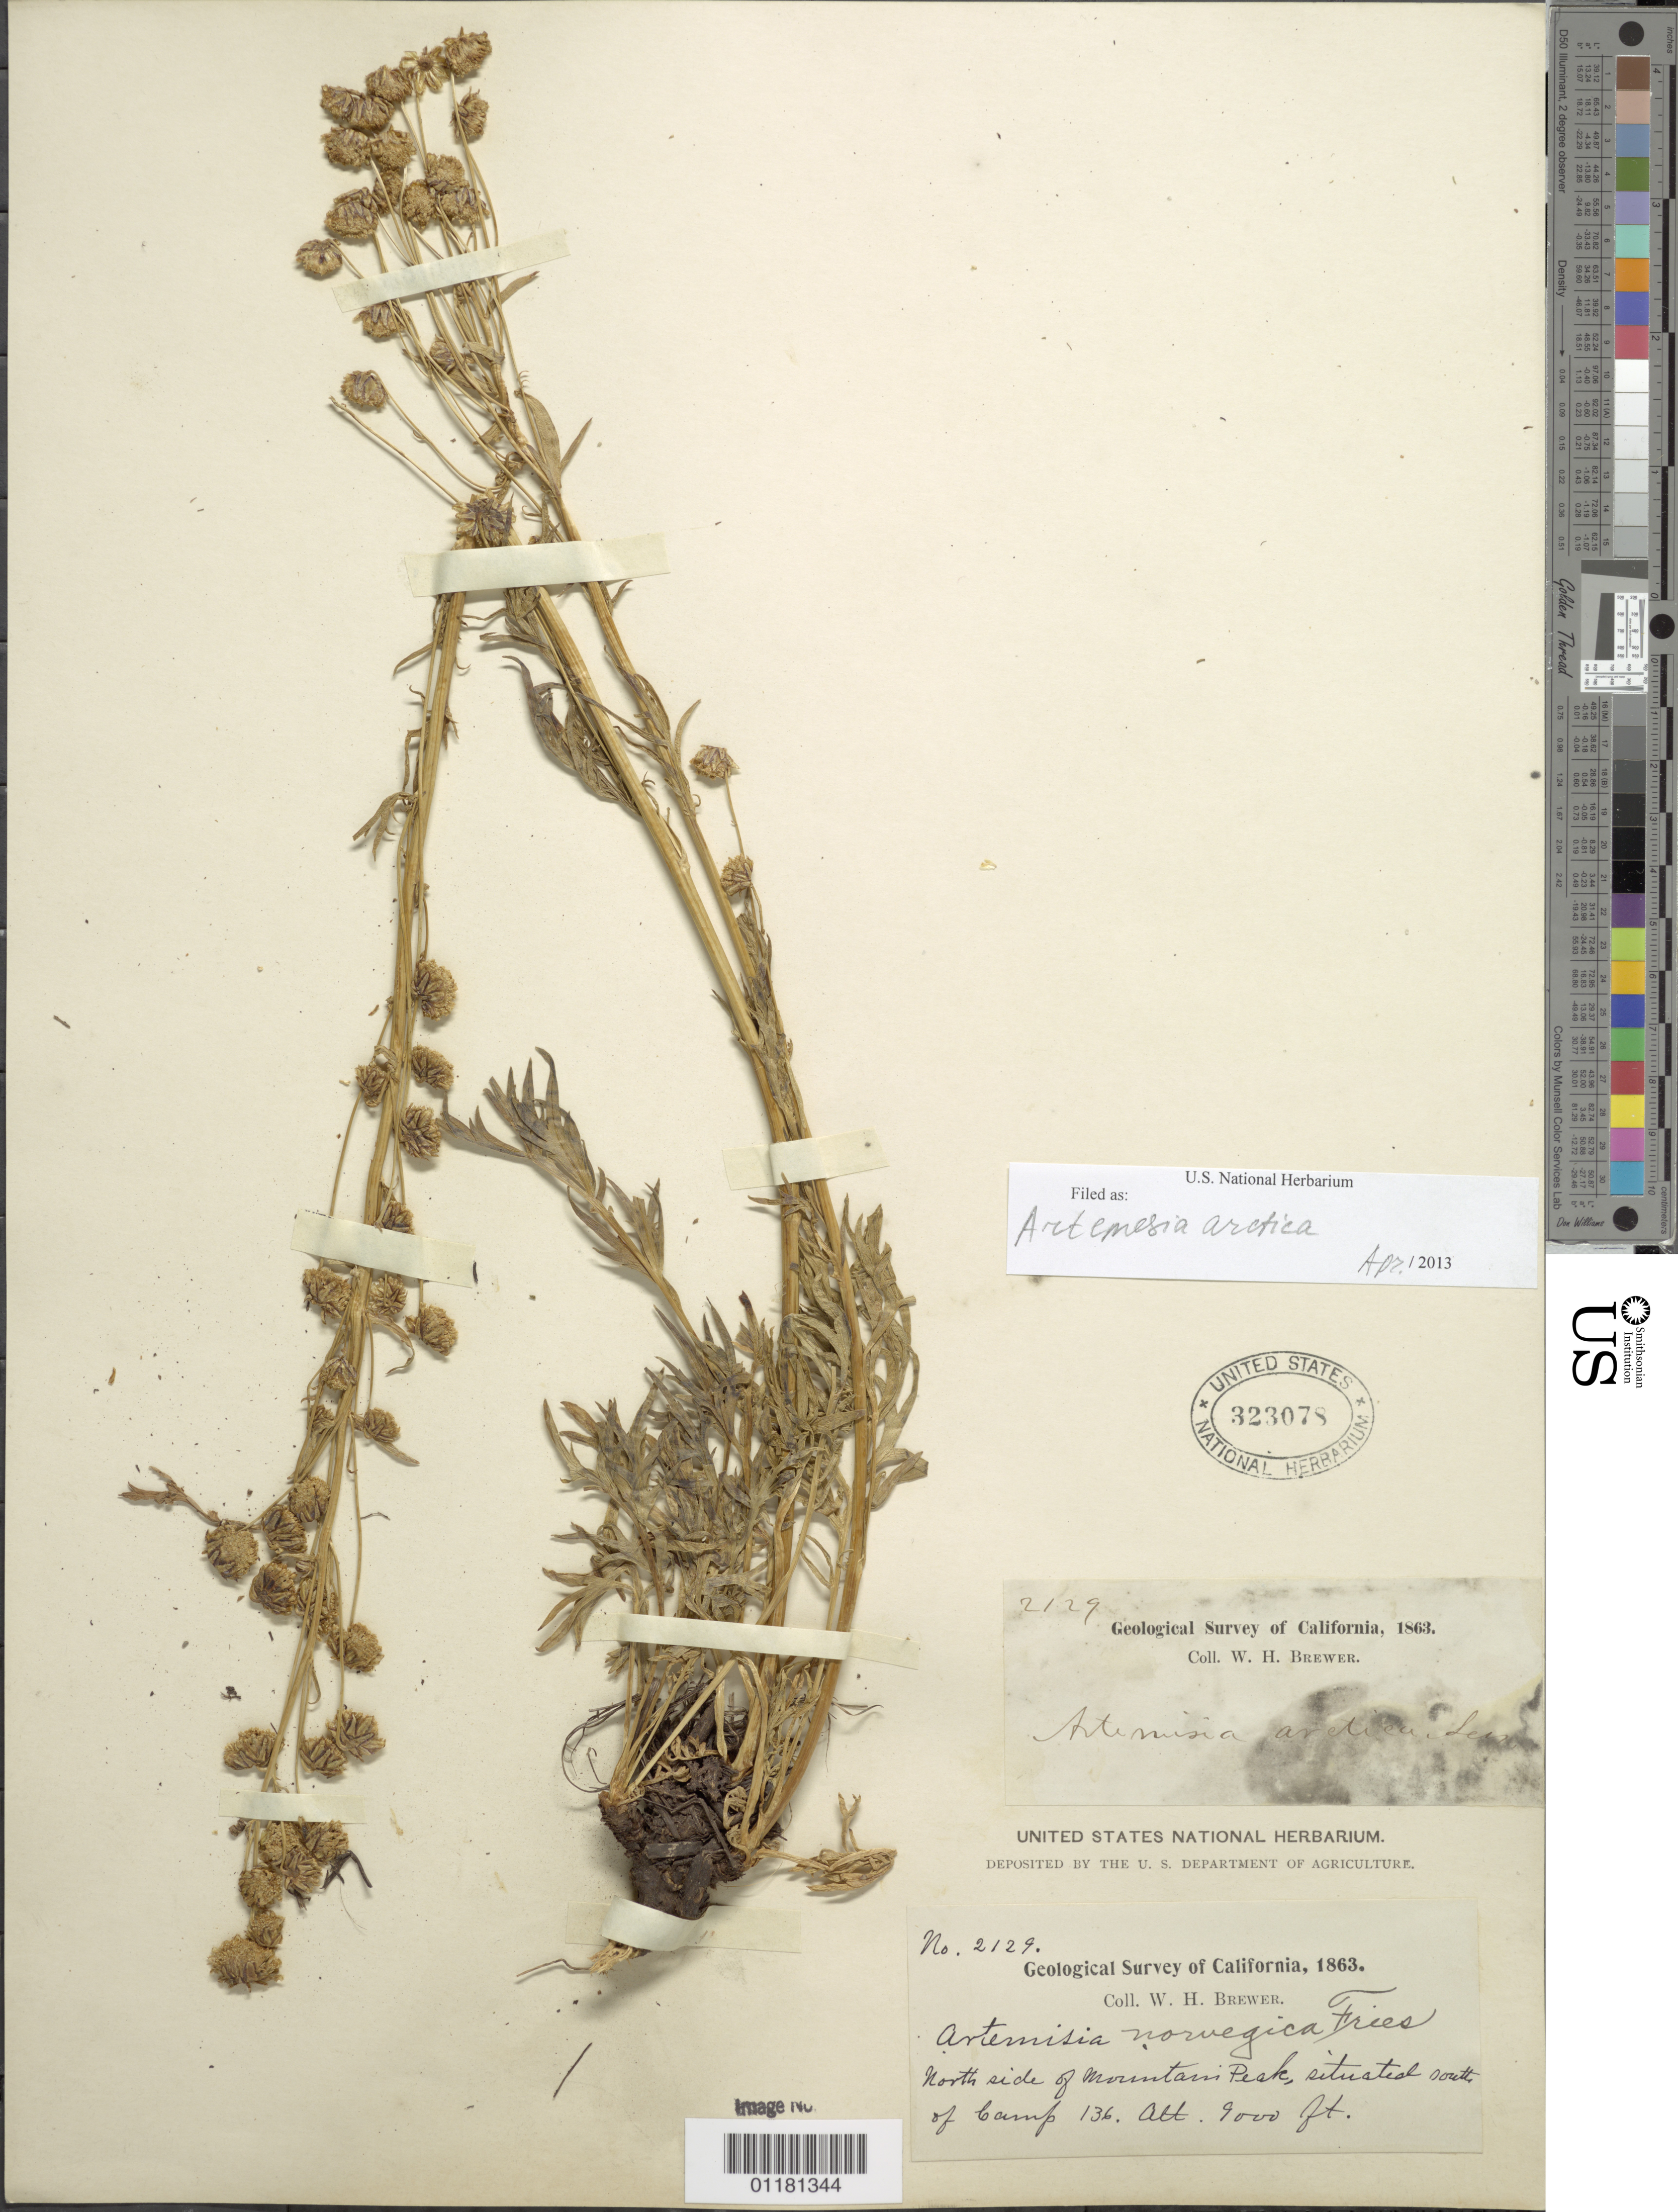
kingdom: Plantae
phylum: Tracheophyta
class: Magnoliopsida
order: Asterales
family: Asteraceae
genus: Artemisia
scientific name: Artemisia arctica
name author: Less.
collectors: W. H. Brewer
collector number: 2129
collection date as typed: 1863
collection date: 1863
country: United States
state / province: California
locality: North side of mountain peak, situated south of Camp 136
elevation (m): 2743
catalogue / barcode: US 323078